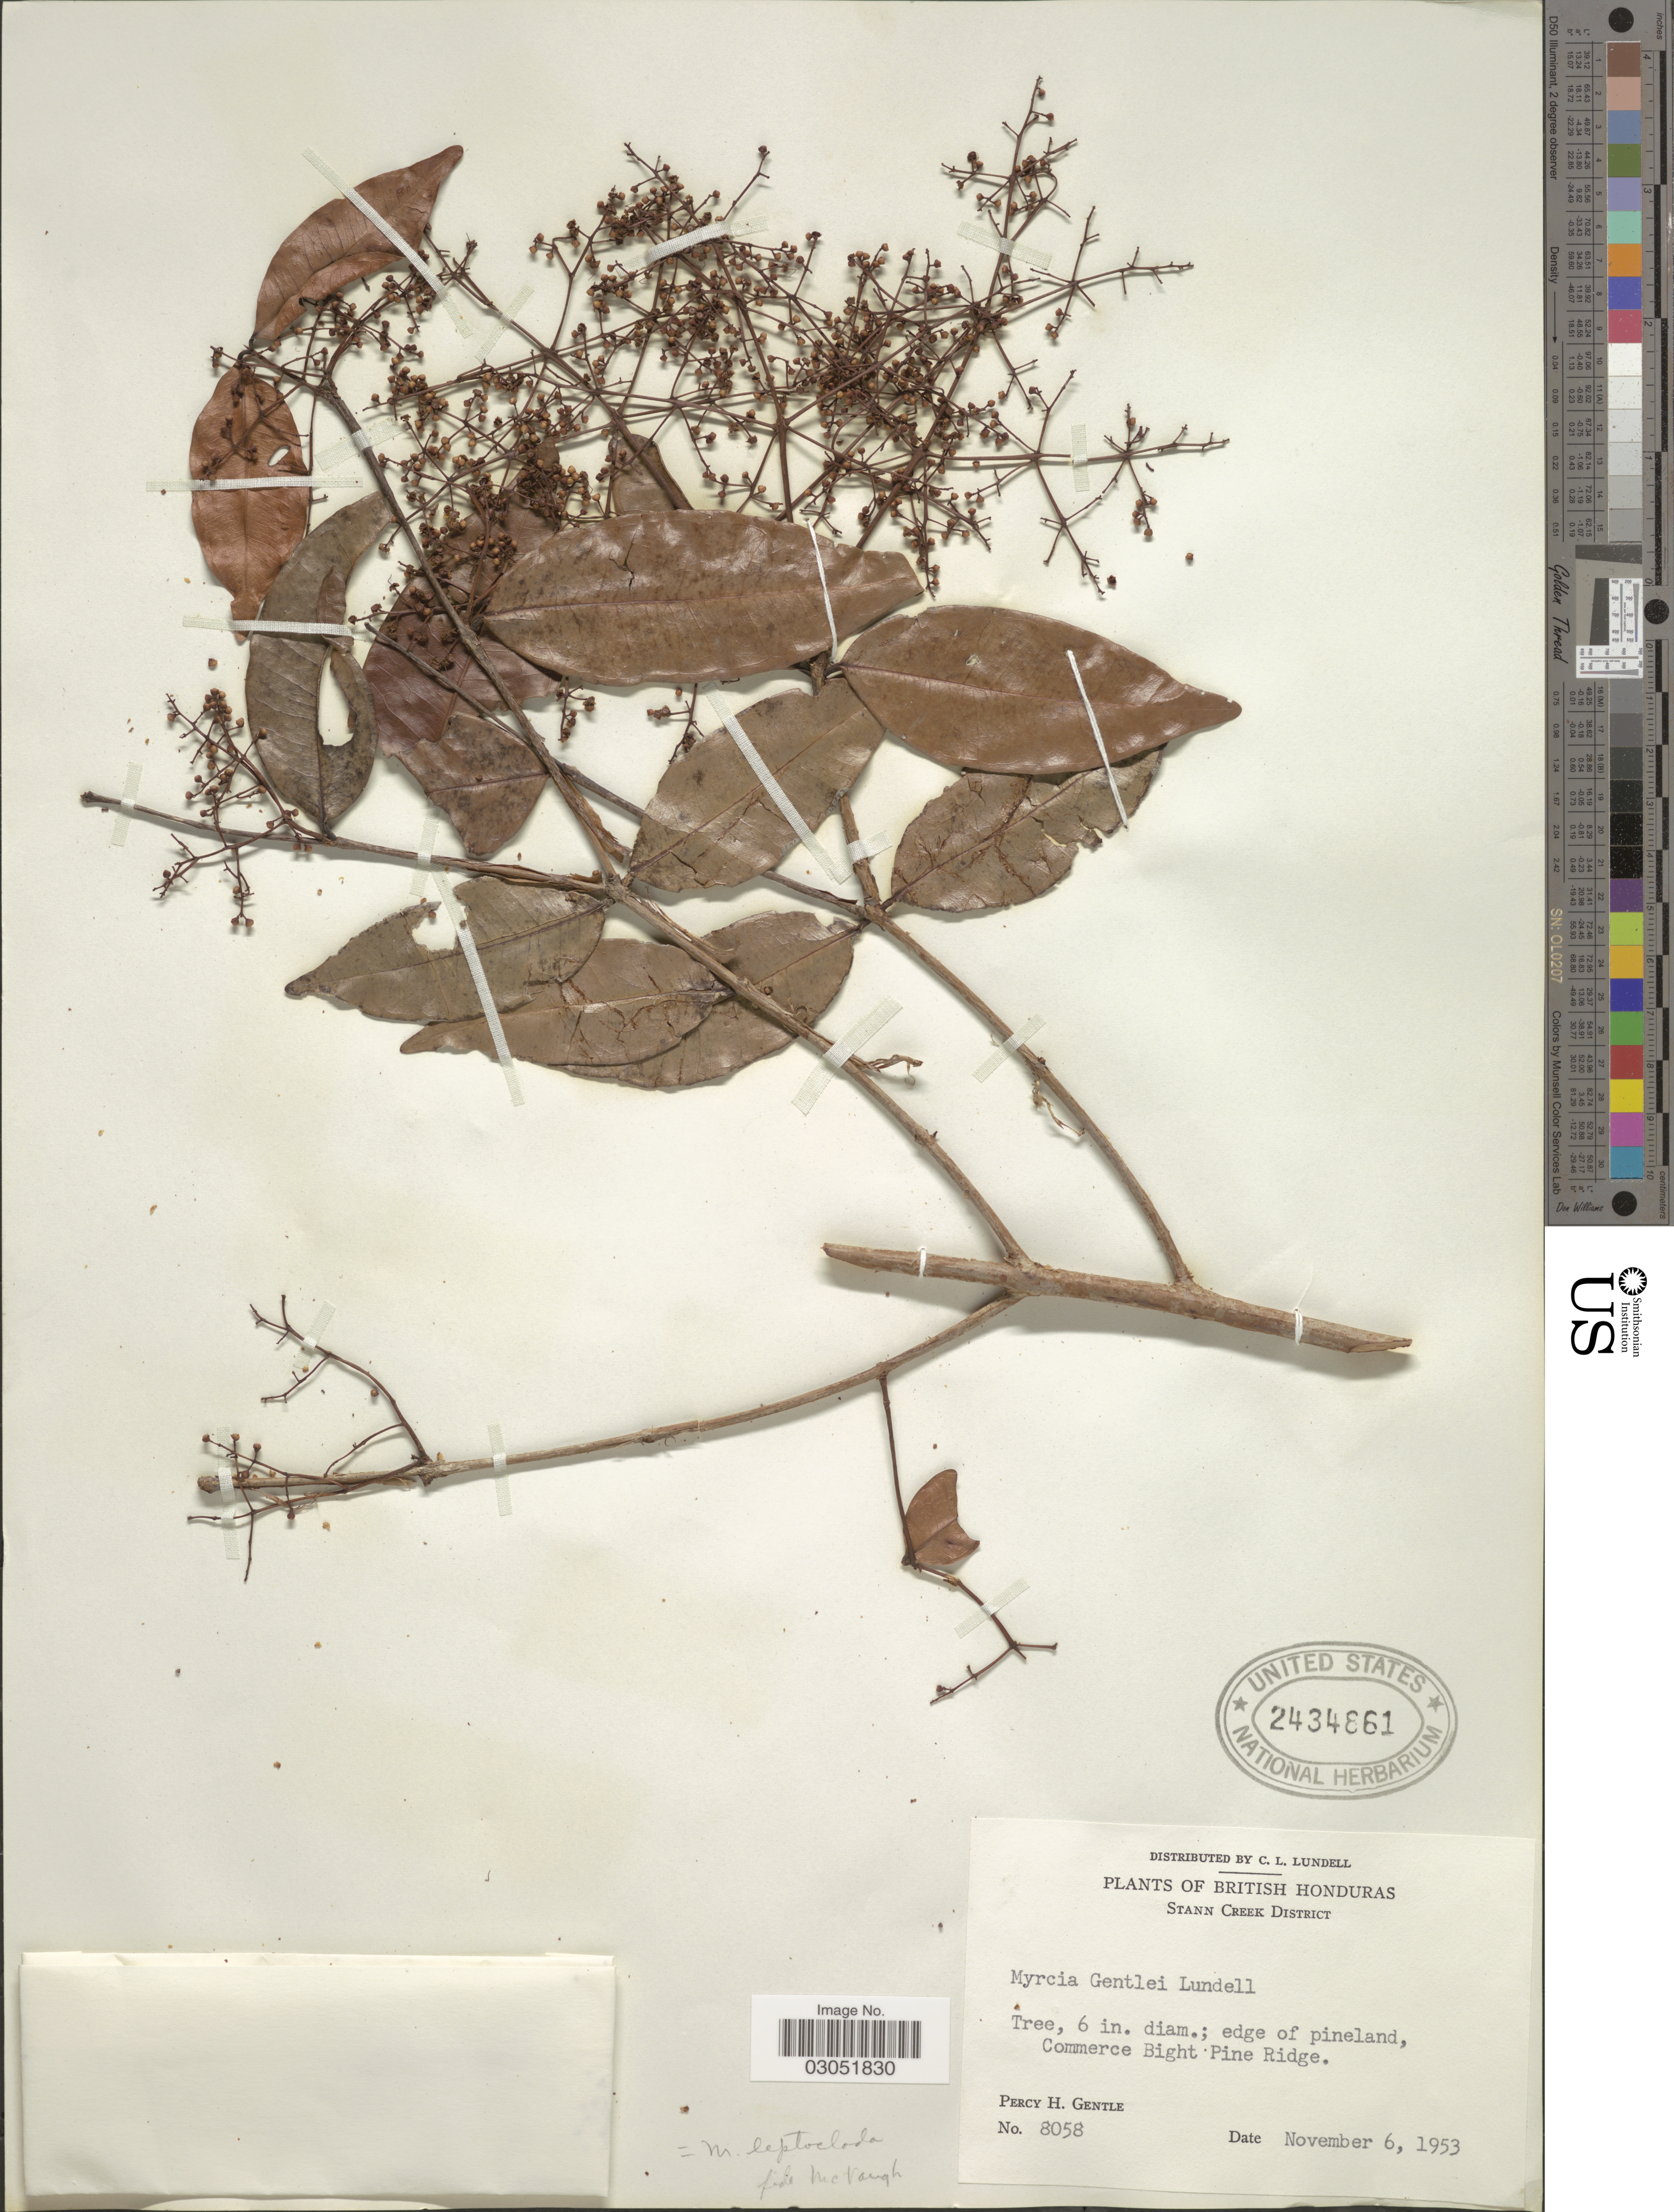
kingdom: Plantae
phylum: Tracheophyta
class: Magnoliopsida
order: Myrtales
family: Myrtaceae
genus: Myrcia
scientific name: Myrcia leptoclada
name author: DC.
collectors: P. H. Gentle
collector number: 8058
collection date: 1953-11-06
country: Belize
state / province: Stann Creek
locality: British Honduras. Stann Creek District. Commerce Bight Pine Ridge.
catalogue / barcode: US 2434861